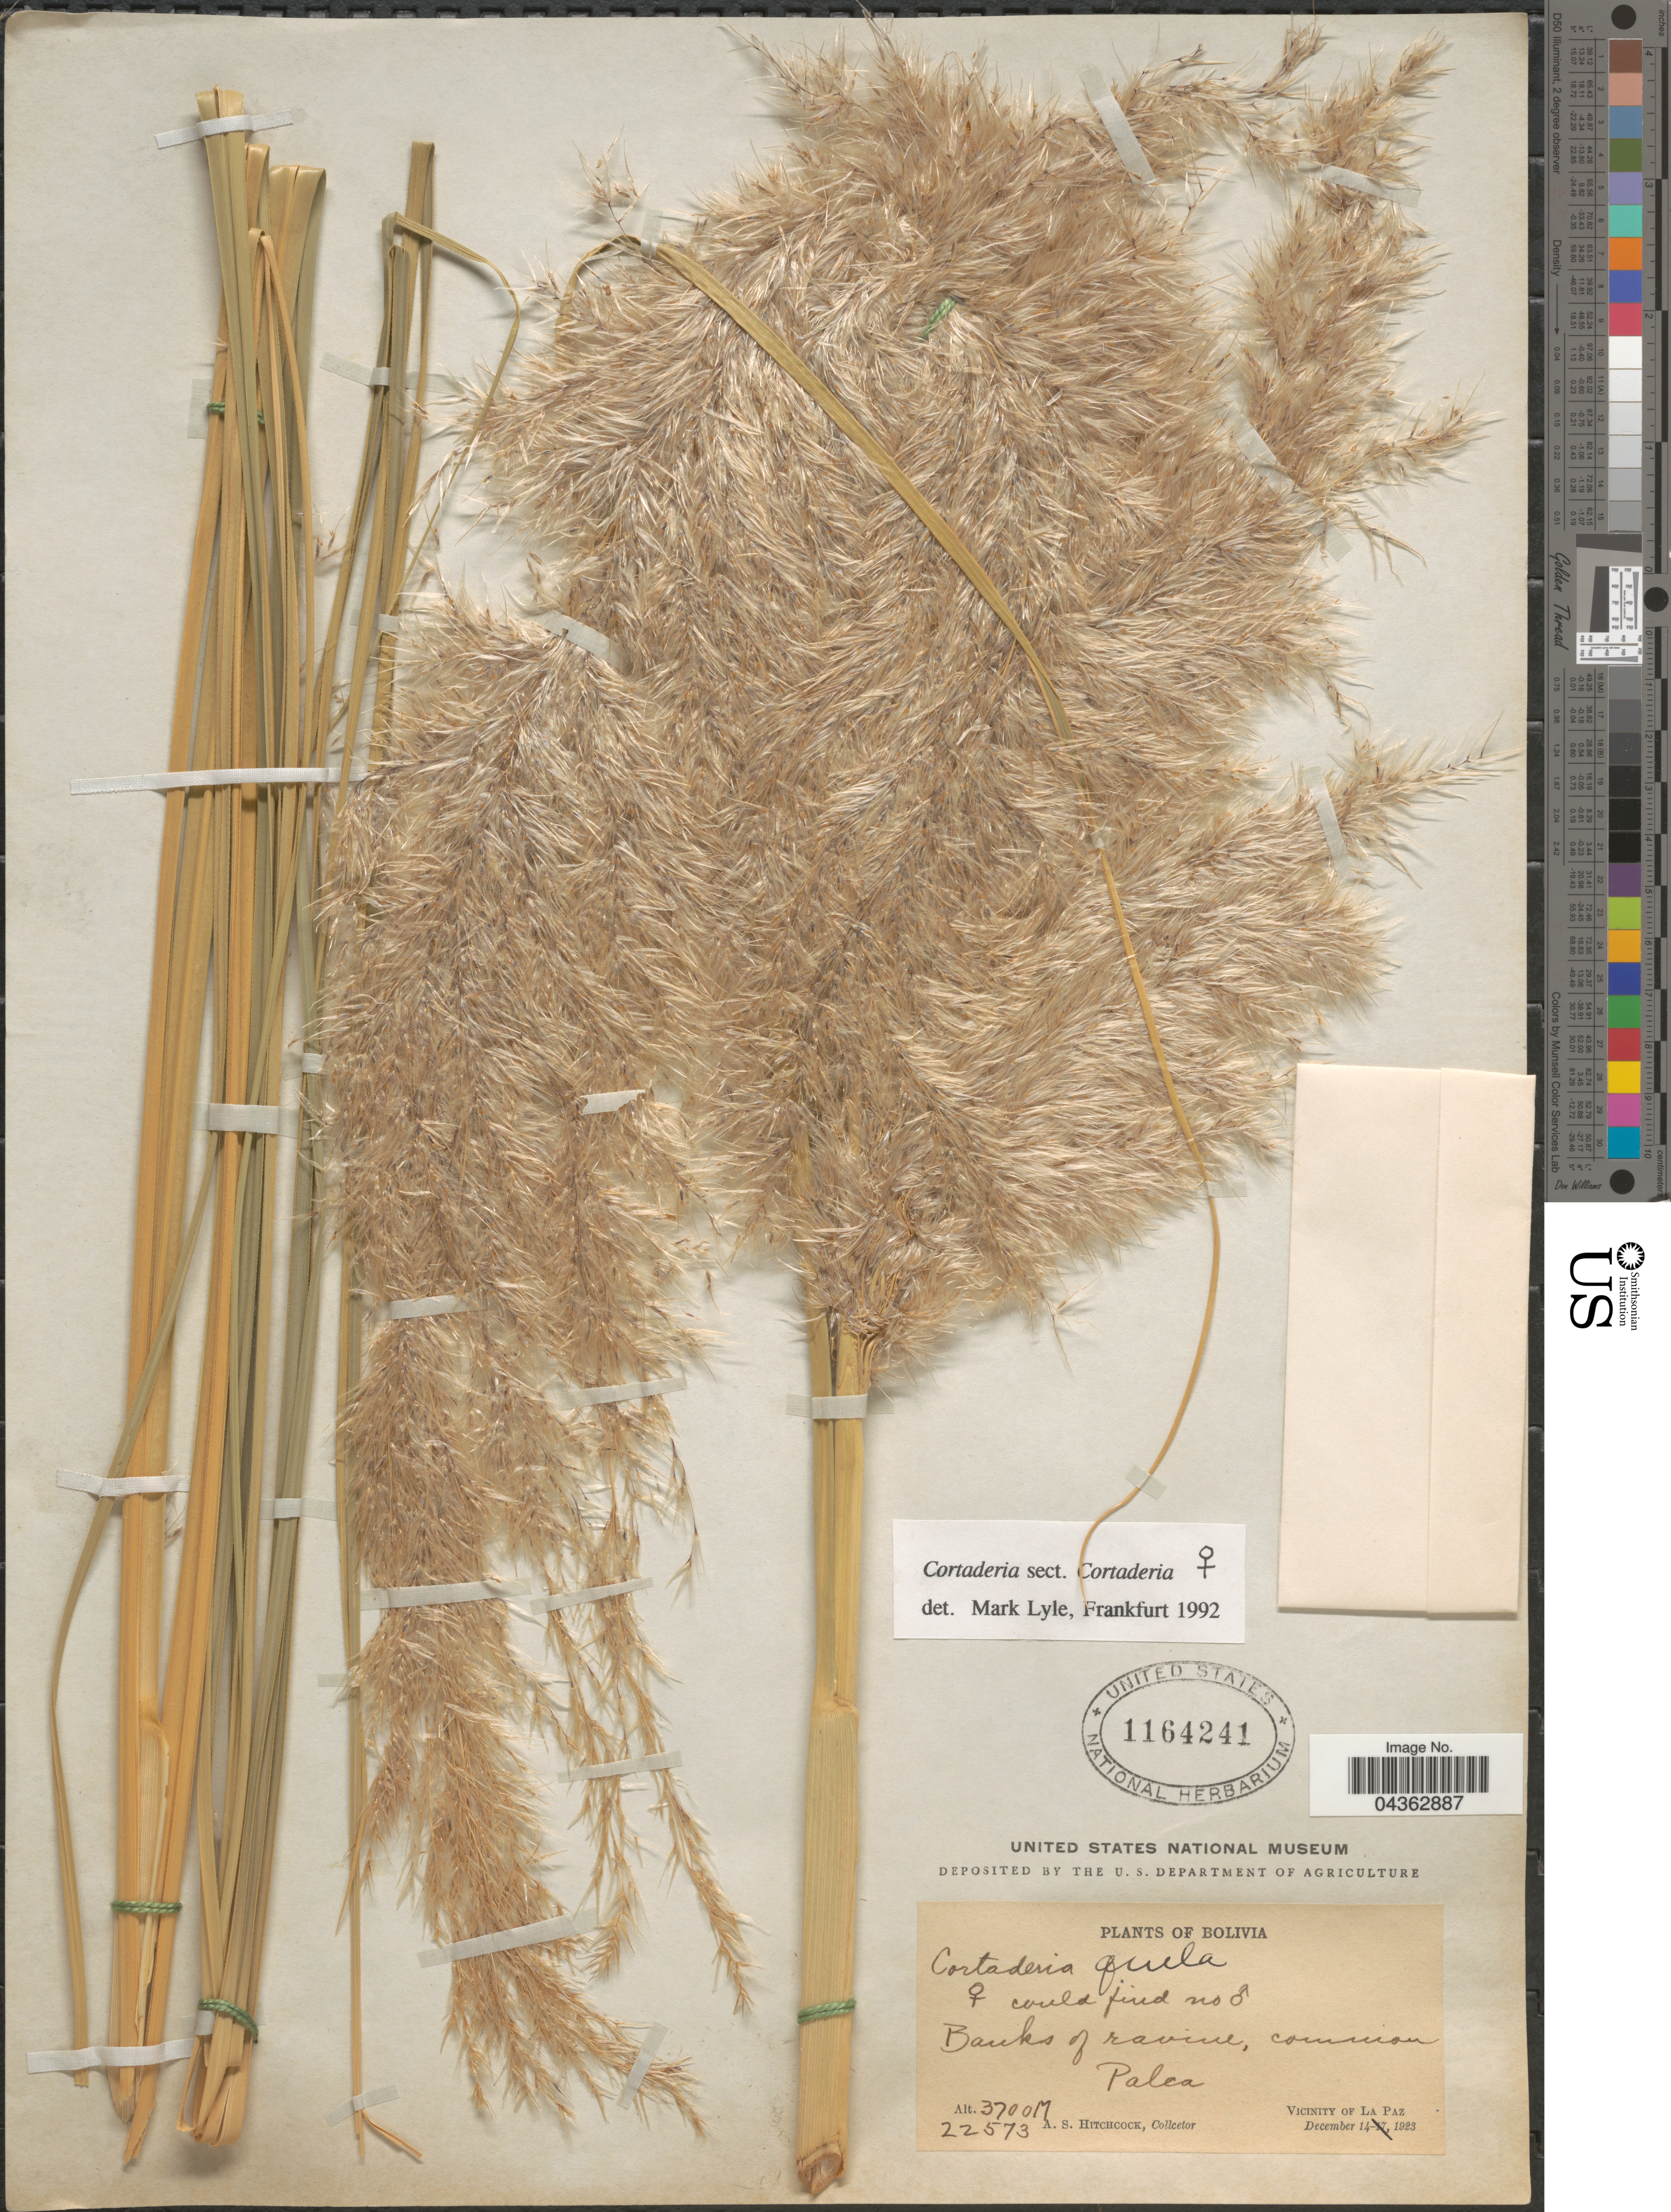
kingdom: Plantae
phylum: Tracheophyta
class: Liliopsida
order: Poales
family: Poaceae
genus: Cortaderia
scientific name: Cortaderia speciosa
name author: (Nees) Stapf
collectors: A. S. Hitchcock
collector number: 22573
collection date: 1923-12-14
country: Bolivia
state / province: La Paz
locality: Palca. Vicinity of La Paz.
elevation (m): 3700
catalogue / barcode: US 1164241